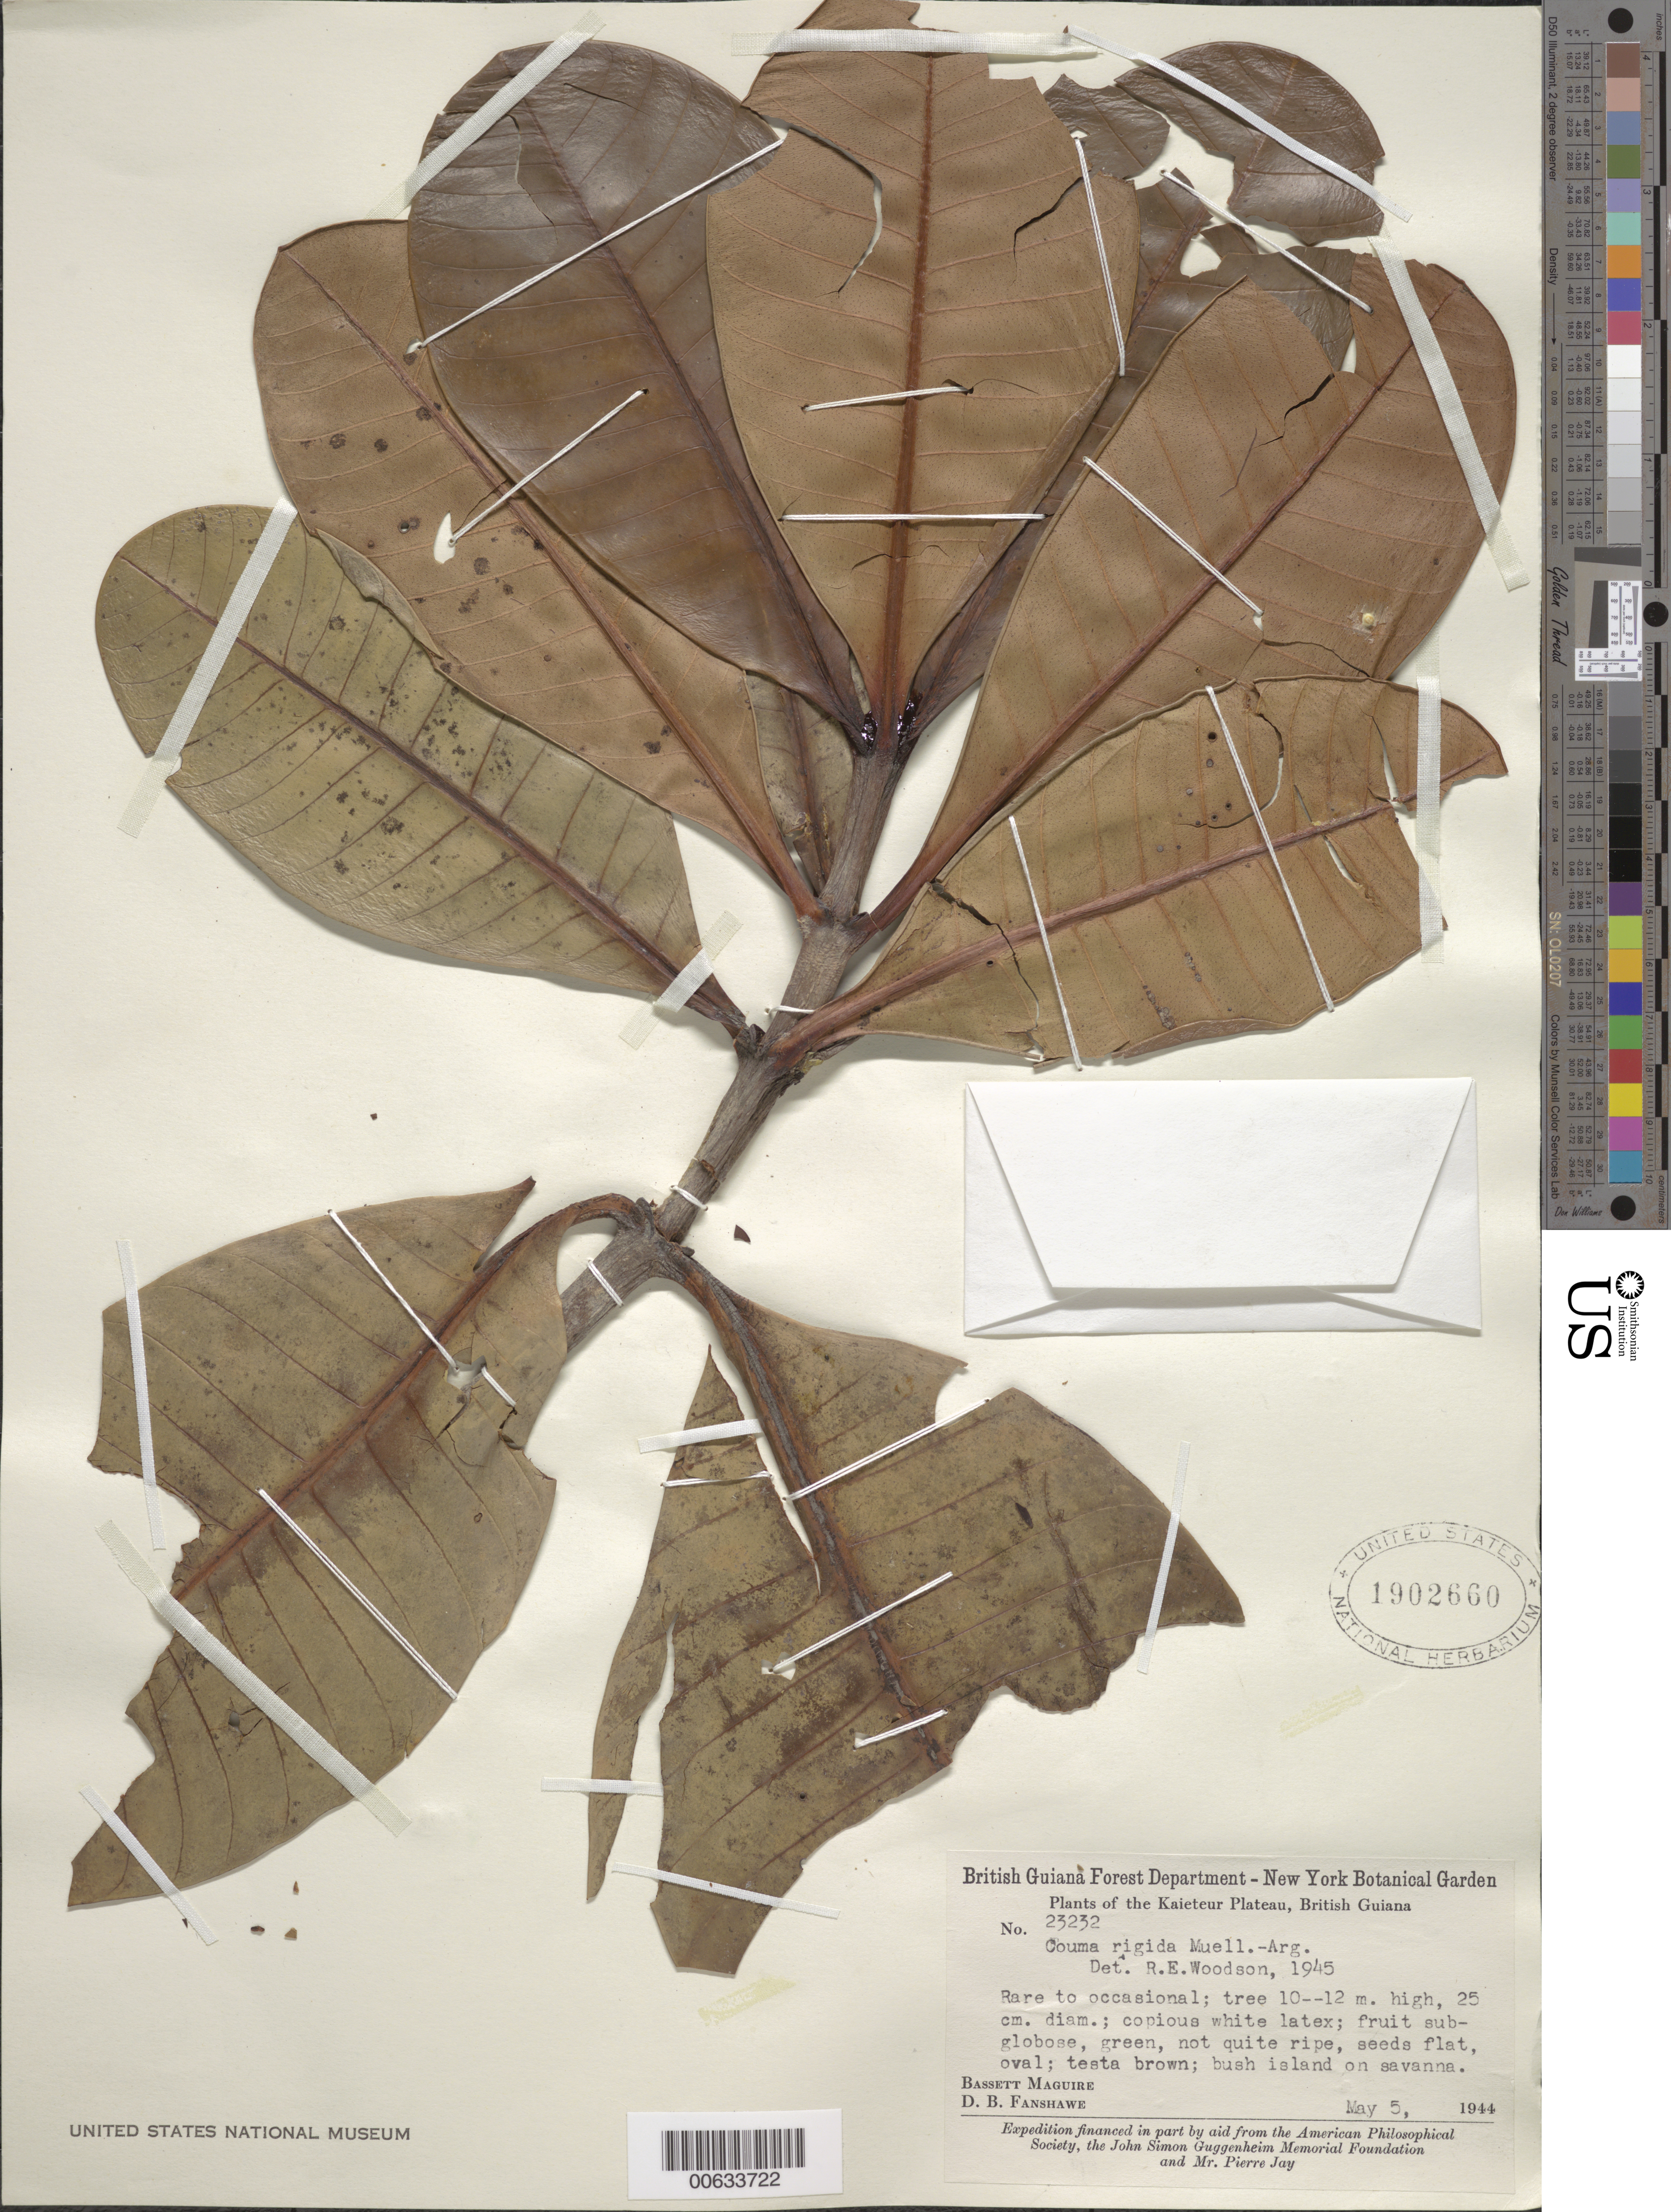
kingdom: Plantae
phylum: Tracheophyta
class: Magnoliopsida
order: Gentianales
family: Apocynaceae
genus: Couma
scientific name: Couma rigida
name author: Müll. Arg.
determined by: Woodson, R. E., Jr.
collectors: B. Maguire & D. B. Fanshawe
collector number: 23232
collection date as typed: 5-May-44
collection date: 1944-05-05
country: Guyana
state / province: Potaro-Siparuni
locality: Kaieteur Plateau, Potaro River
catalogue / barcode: US 1902660